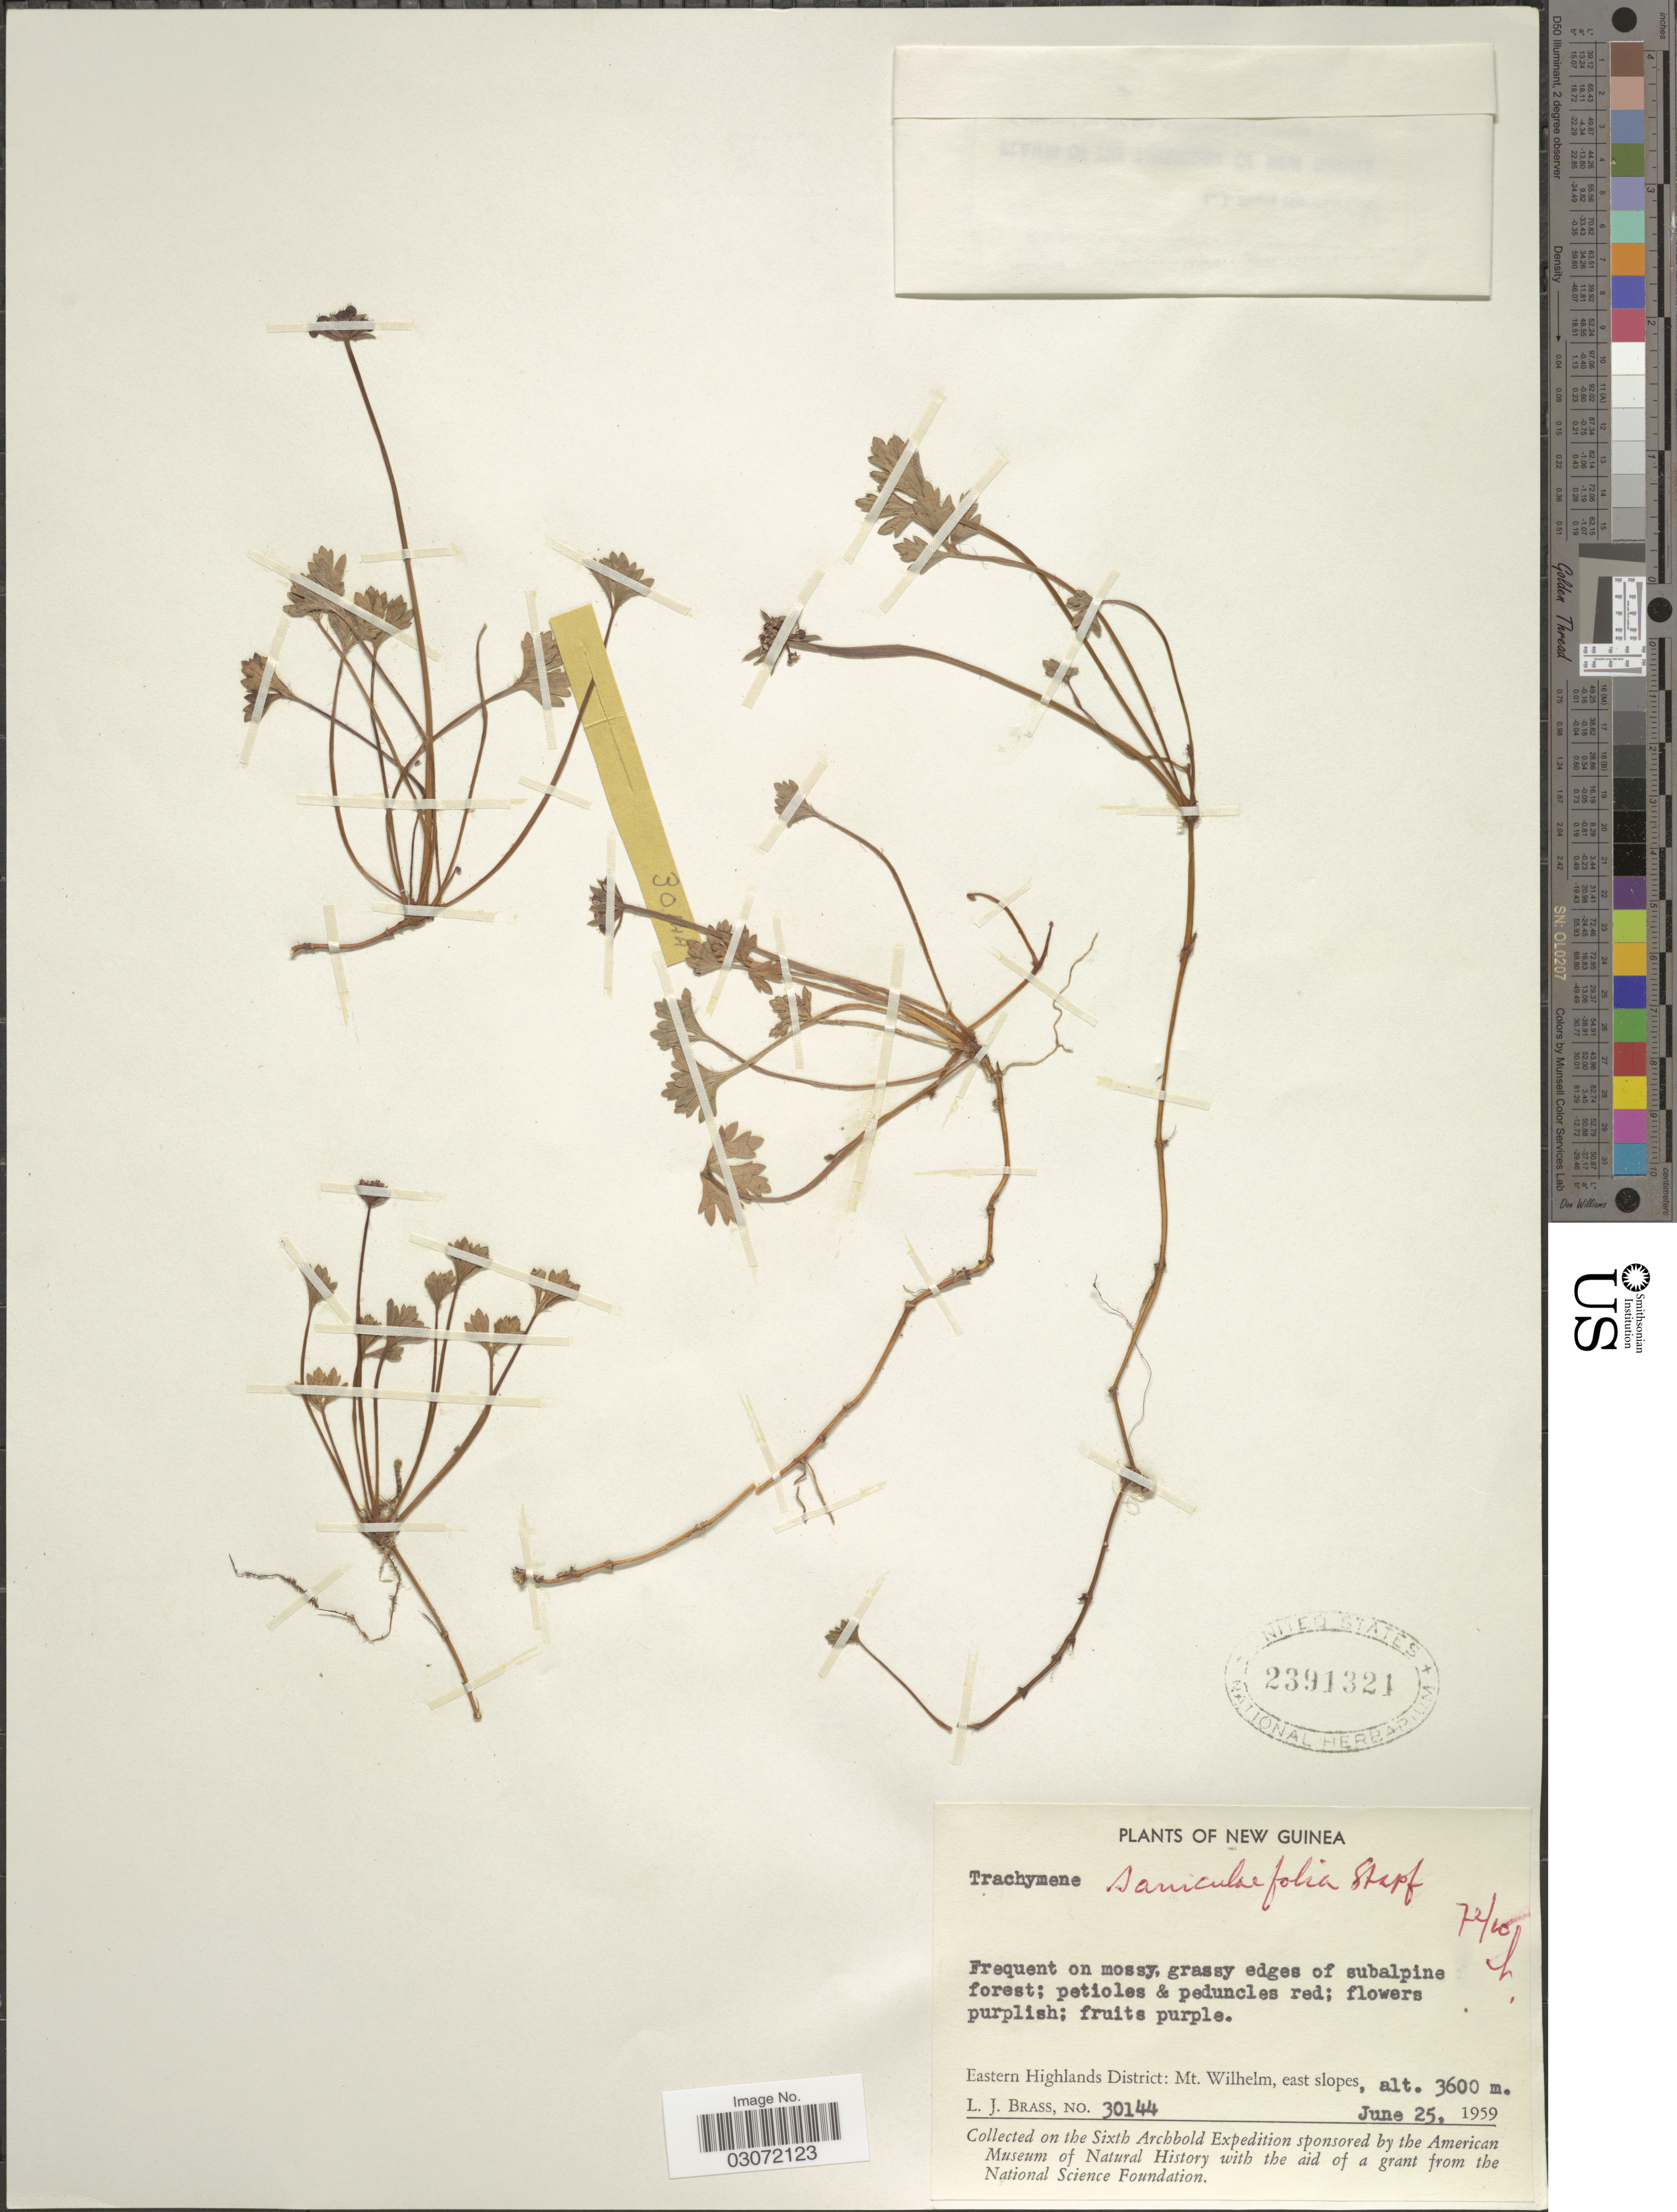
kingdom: Plantae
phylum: Tracheophyta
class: Magnoliopsida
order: Apiales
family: Araliaceae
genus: Trachymene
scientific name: Trachymene saniculaefolia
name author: Stapf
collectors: L. J. Brass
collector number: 30144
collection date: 1959-06-25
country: Papua New Guinea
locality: New Guinea. Eastern Highlands District: Mt. Wilhelm, east slopes.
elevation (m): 3600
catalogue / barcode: US 2391321